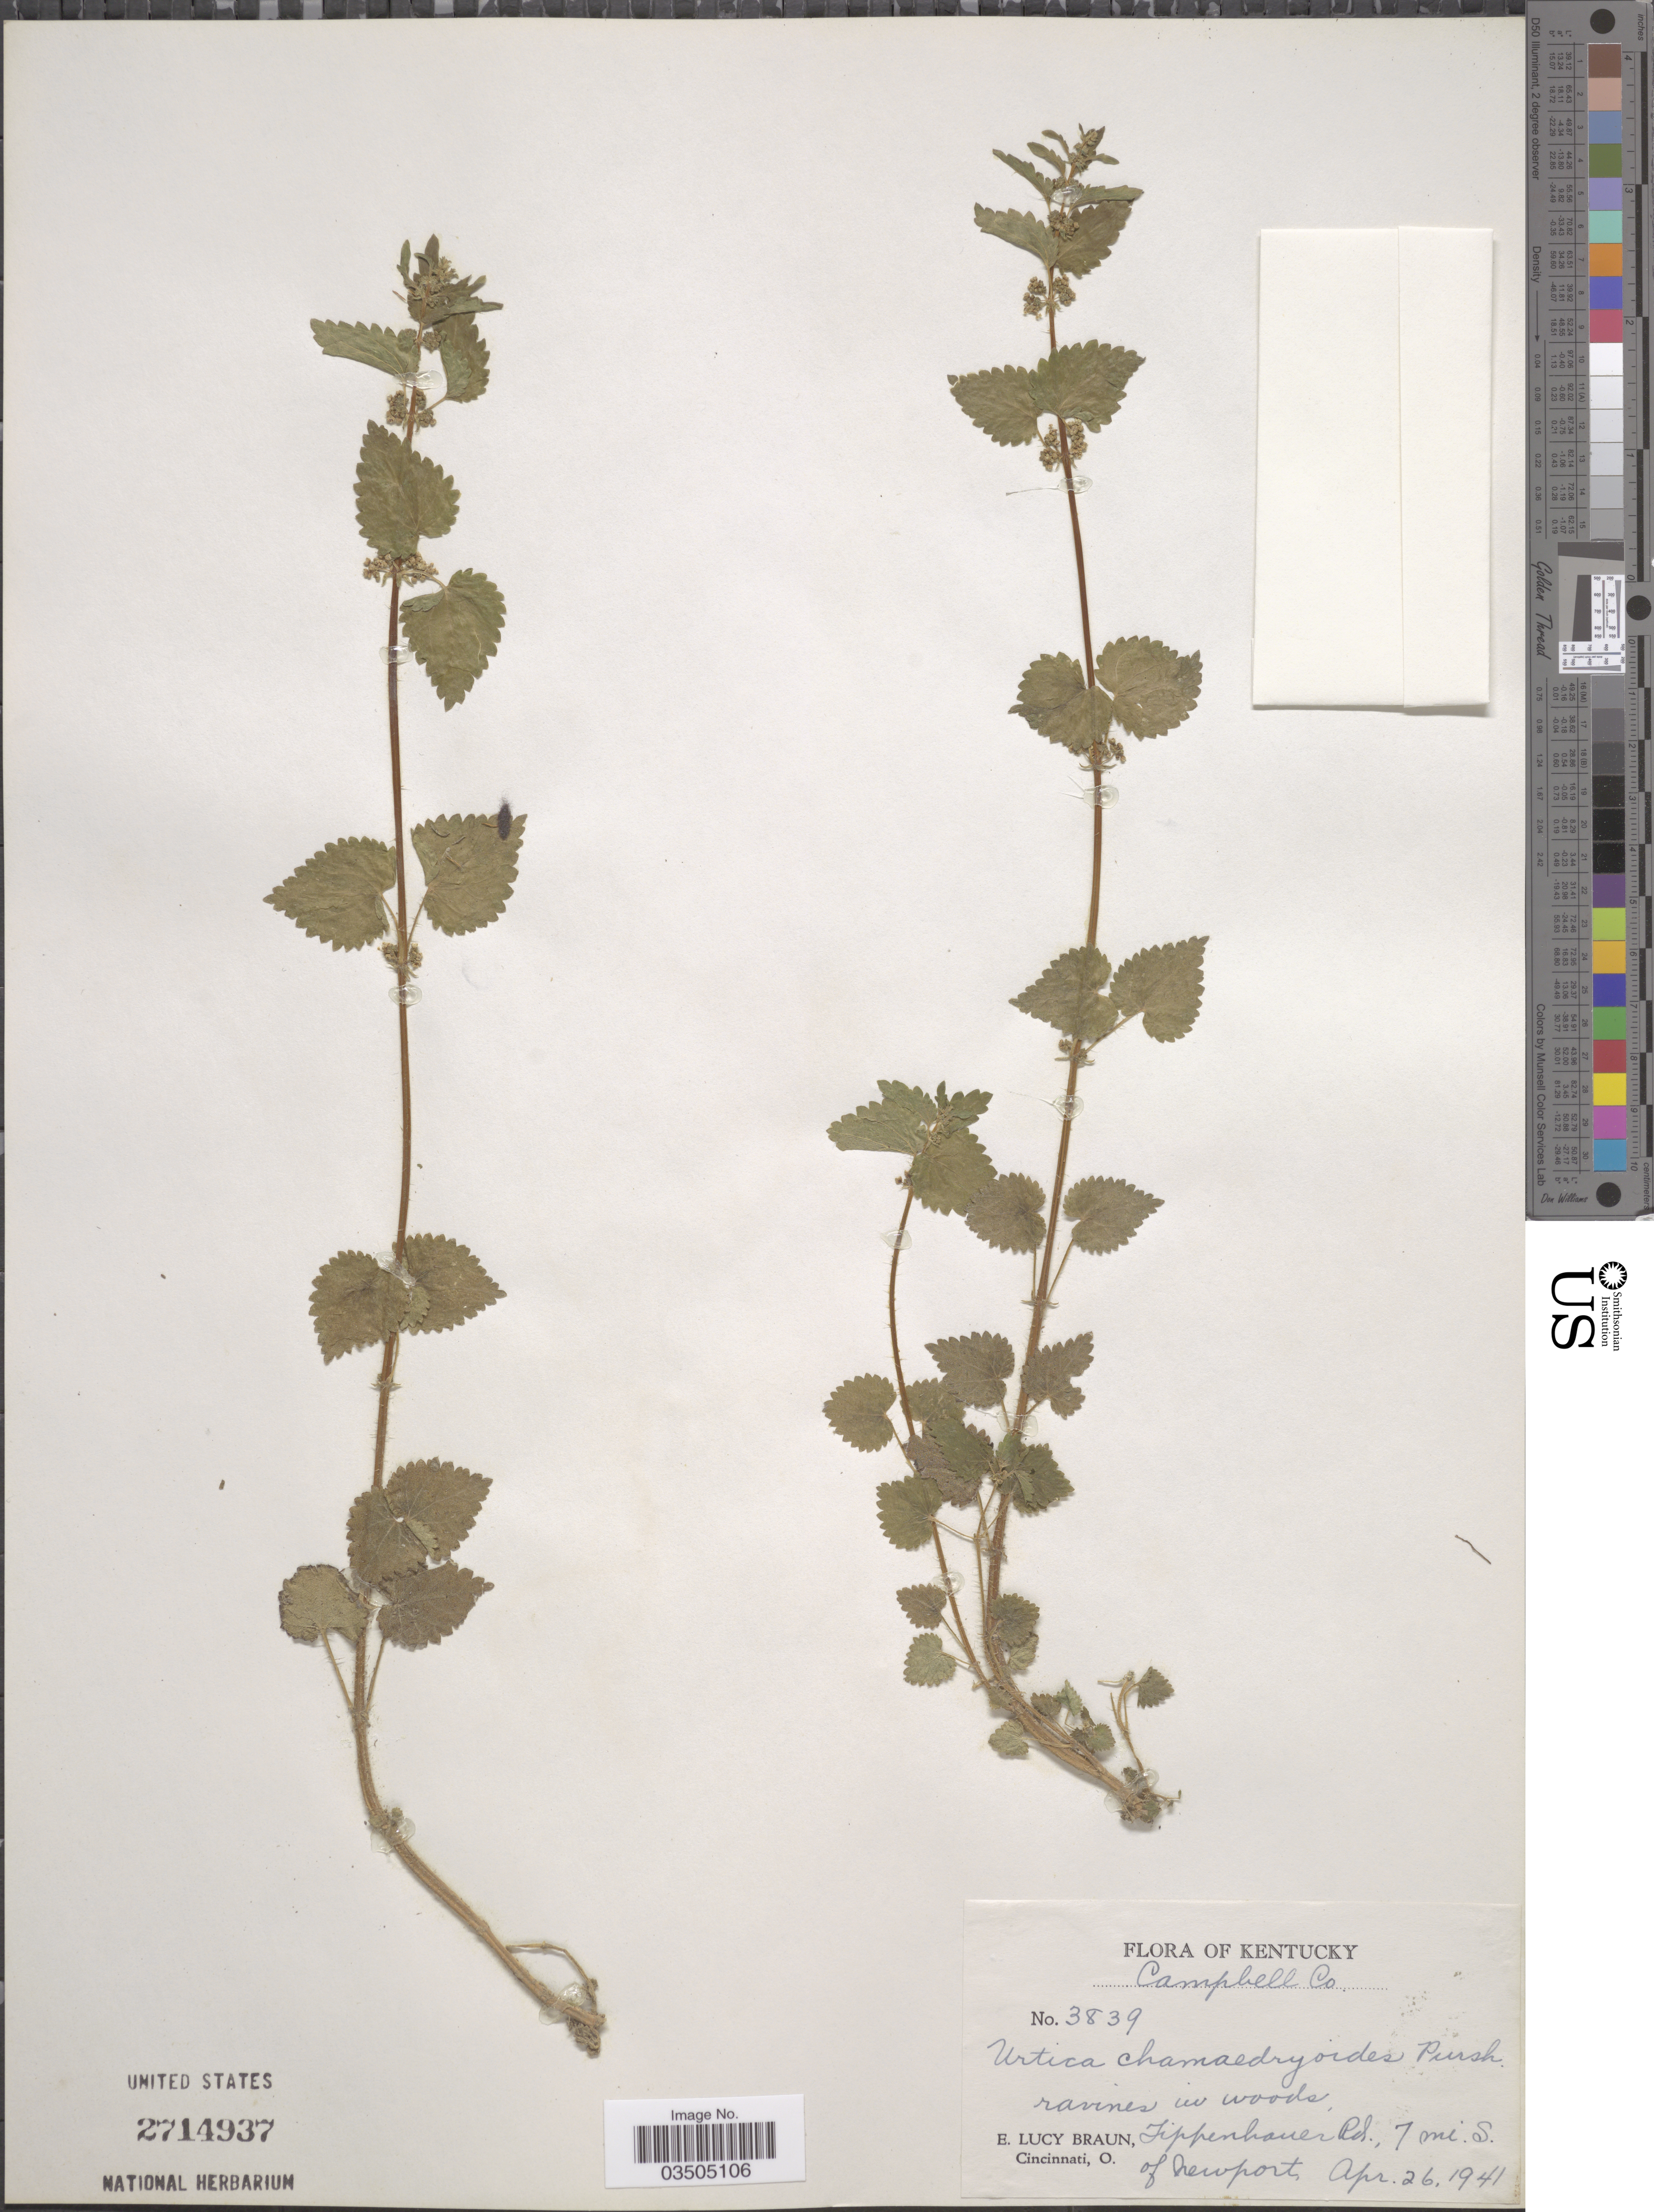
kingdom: Plantae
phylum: Tracheophyta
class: Magnoliopsida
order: Rosales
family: Urticaceae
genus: Urtica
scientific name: Urtica chamaedryoides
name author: Pursh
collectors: E. L. Braun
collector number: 3839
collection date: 1941-04-26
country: United States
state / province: Kentucky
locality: Campbell Co. Tippenhaven Rd. 7 mi. S. of Newport.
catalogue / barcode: US 2714937